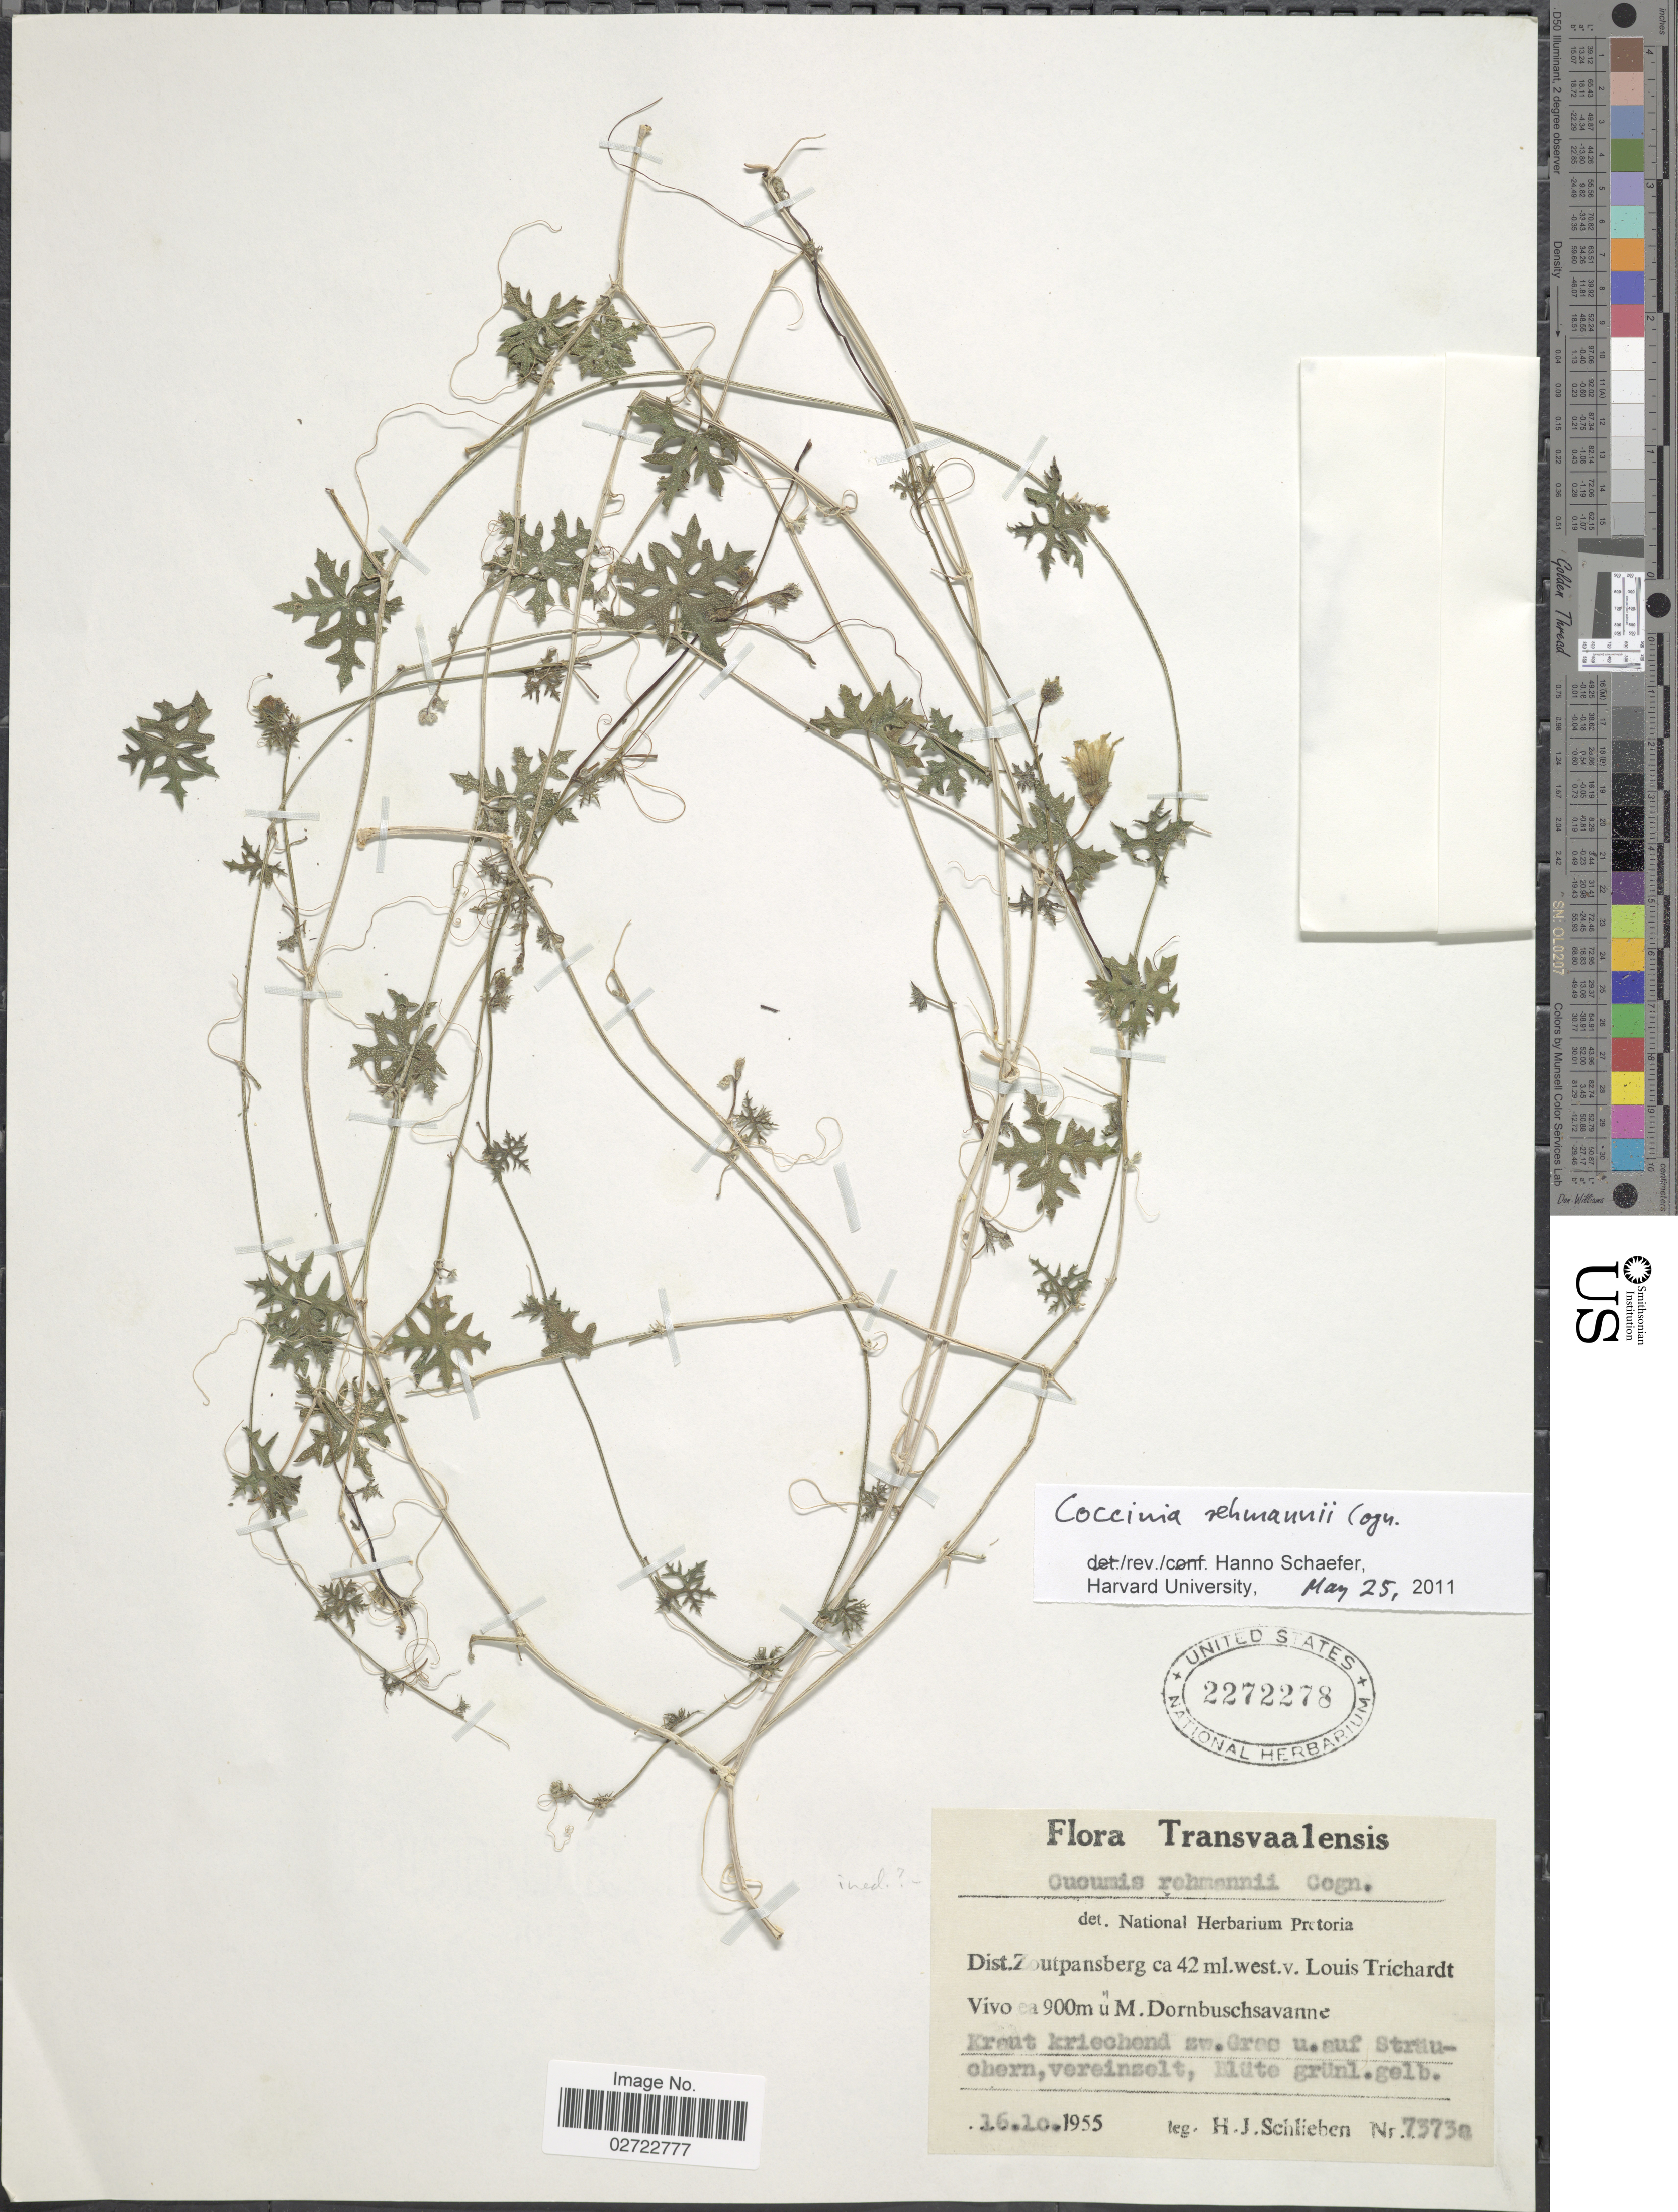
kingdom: Plantae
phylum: Tracheophyta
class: Magnoliopsida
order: Cucurbitales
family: Cucurbitaceae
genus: Coccinia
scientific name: Coccinia rehmannii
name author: Cogn.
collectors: H. J. Schlieben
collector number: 7373a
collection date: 1955-10-16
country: South Africa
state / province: Limpopo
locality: Transvaalensis. Dist. Zoutpansberg ca 42 ml. west v. Louis Trichardt, Vivo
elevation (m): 900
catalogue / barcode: US 2272278